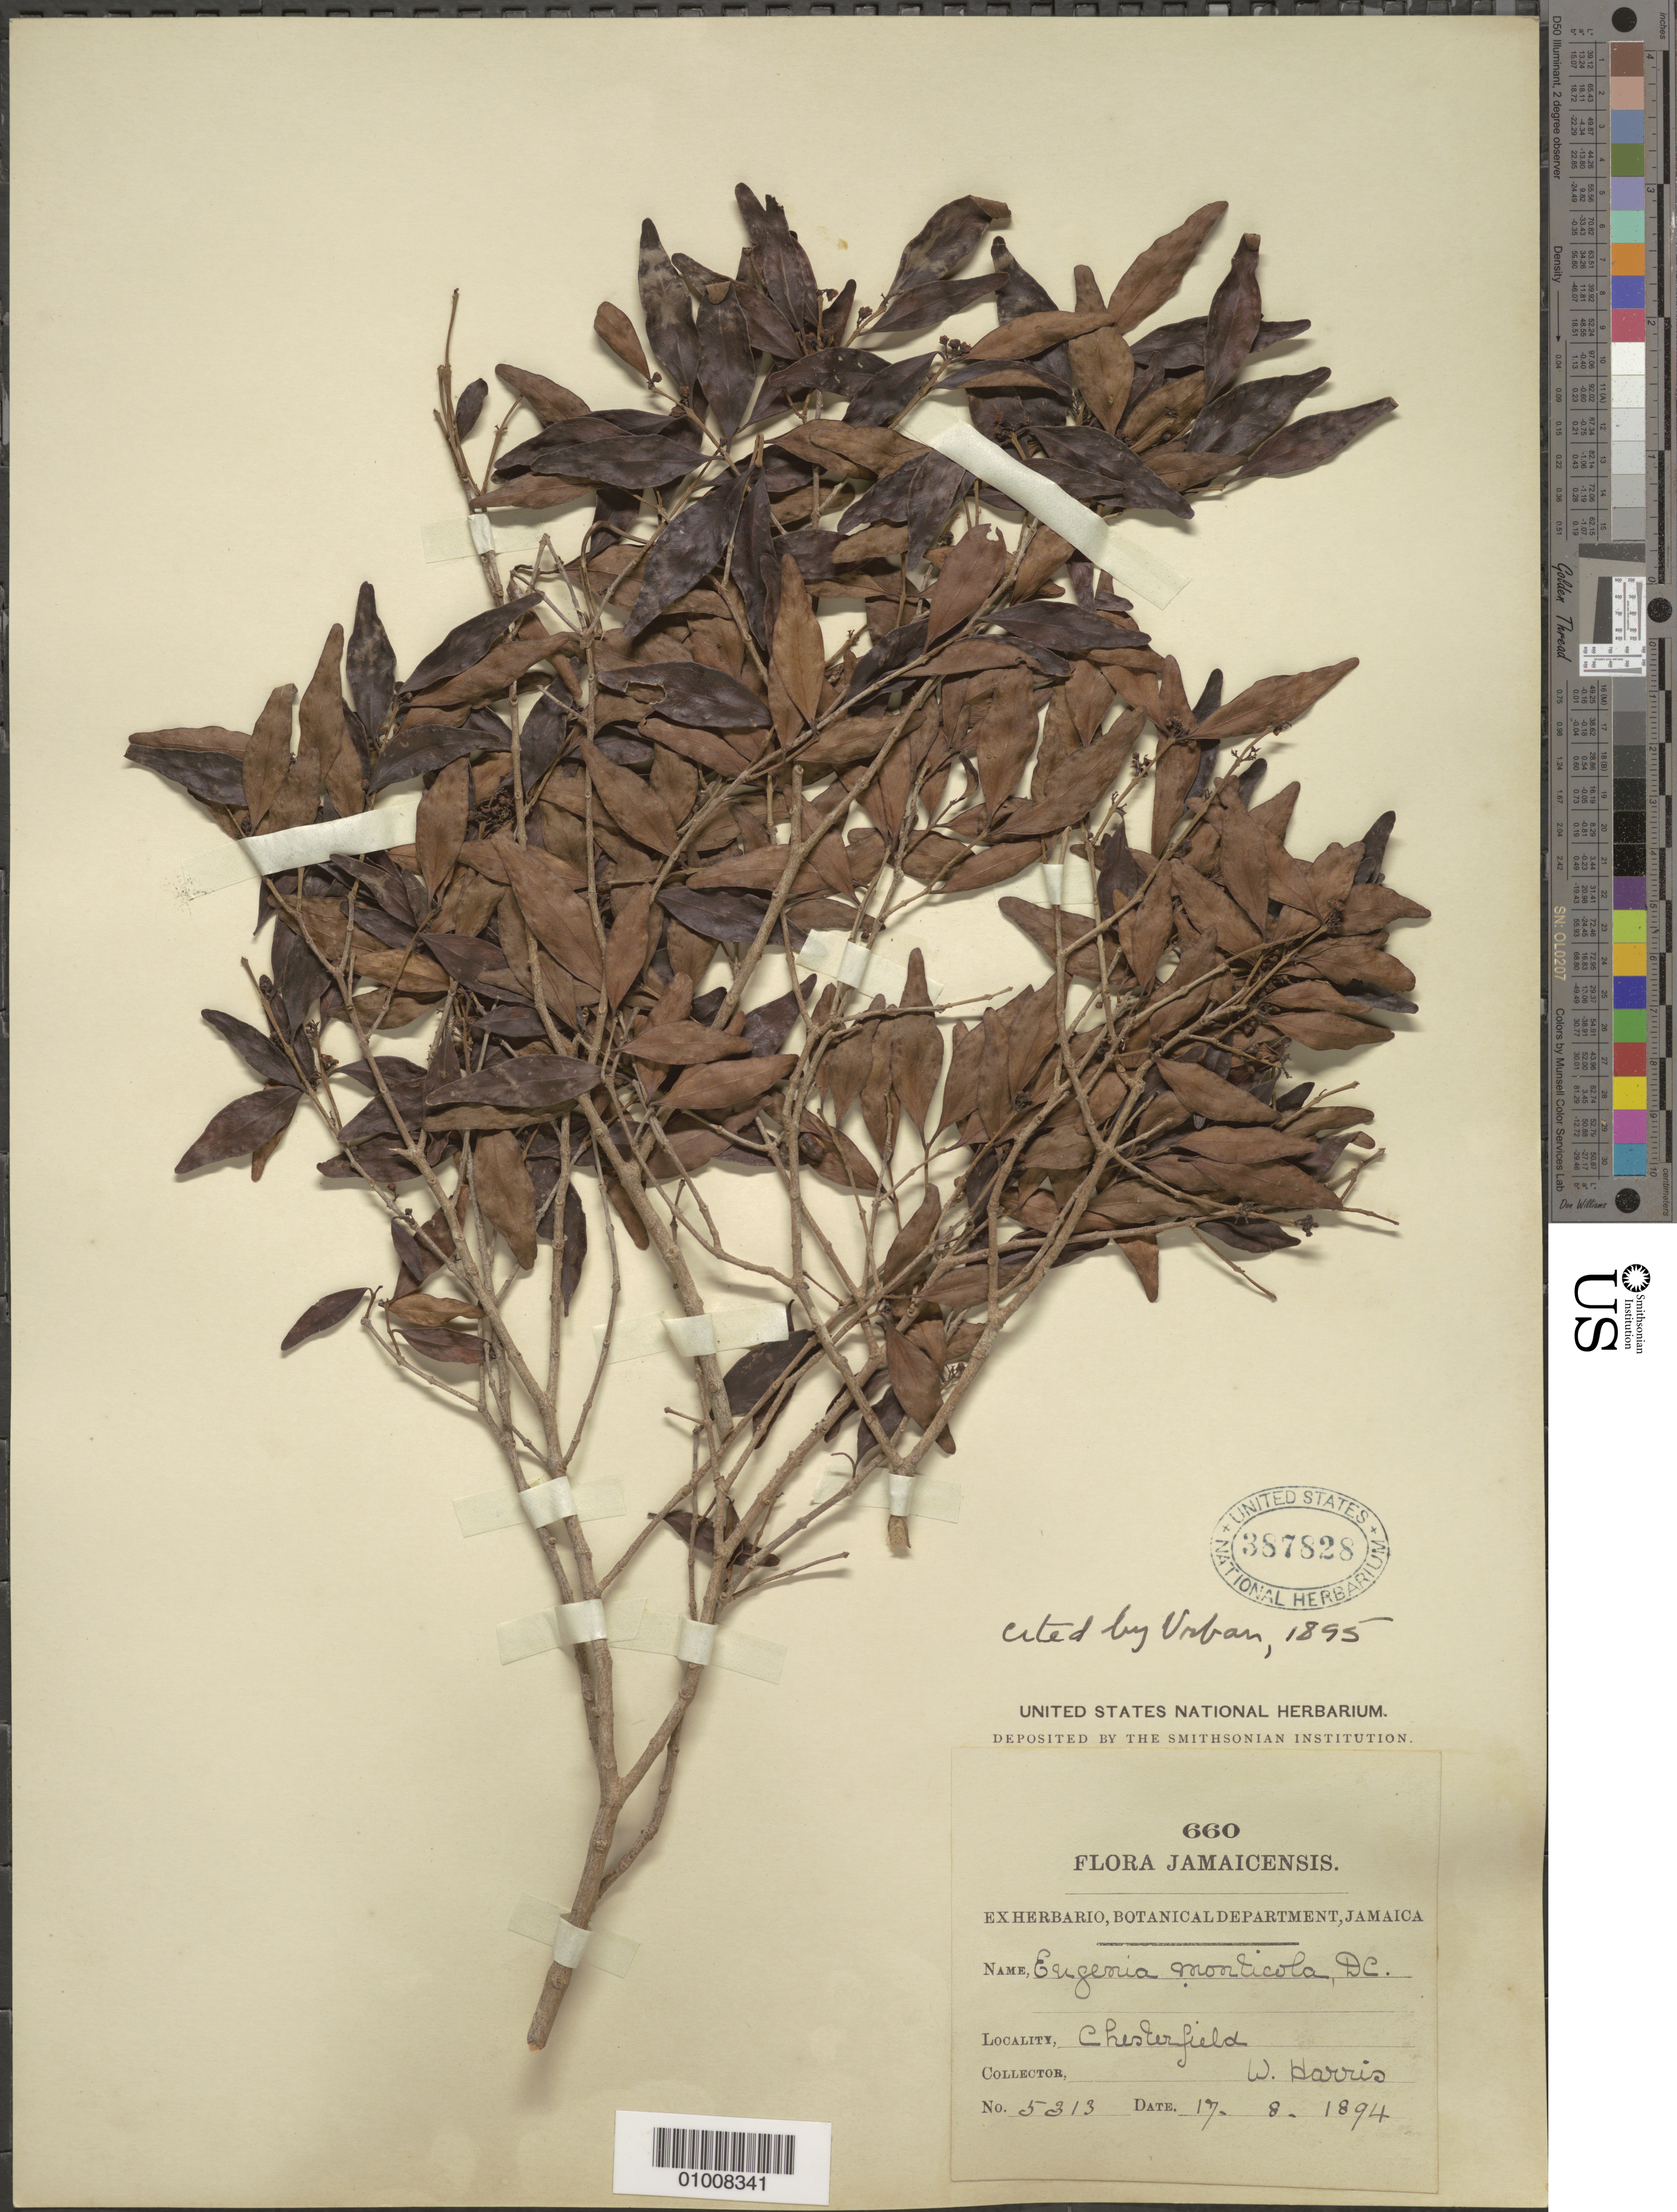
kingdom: Plantae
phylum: Tracheophyta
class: Magnoliopsida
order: Myrtales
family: Myrtaceae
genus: Eugenia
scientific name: Eugenia monticola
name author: (Sw.) DC.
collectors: W. Harris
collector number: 5313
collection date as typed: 17 Aug 1894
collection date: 1894-08-17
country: Jamaica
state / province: Saint Ann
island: Jamaica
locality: Chesterfield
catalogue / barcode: US 387828